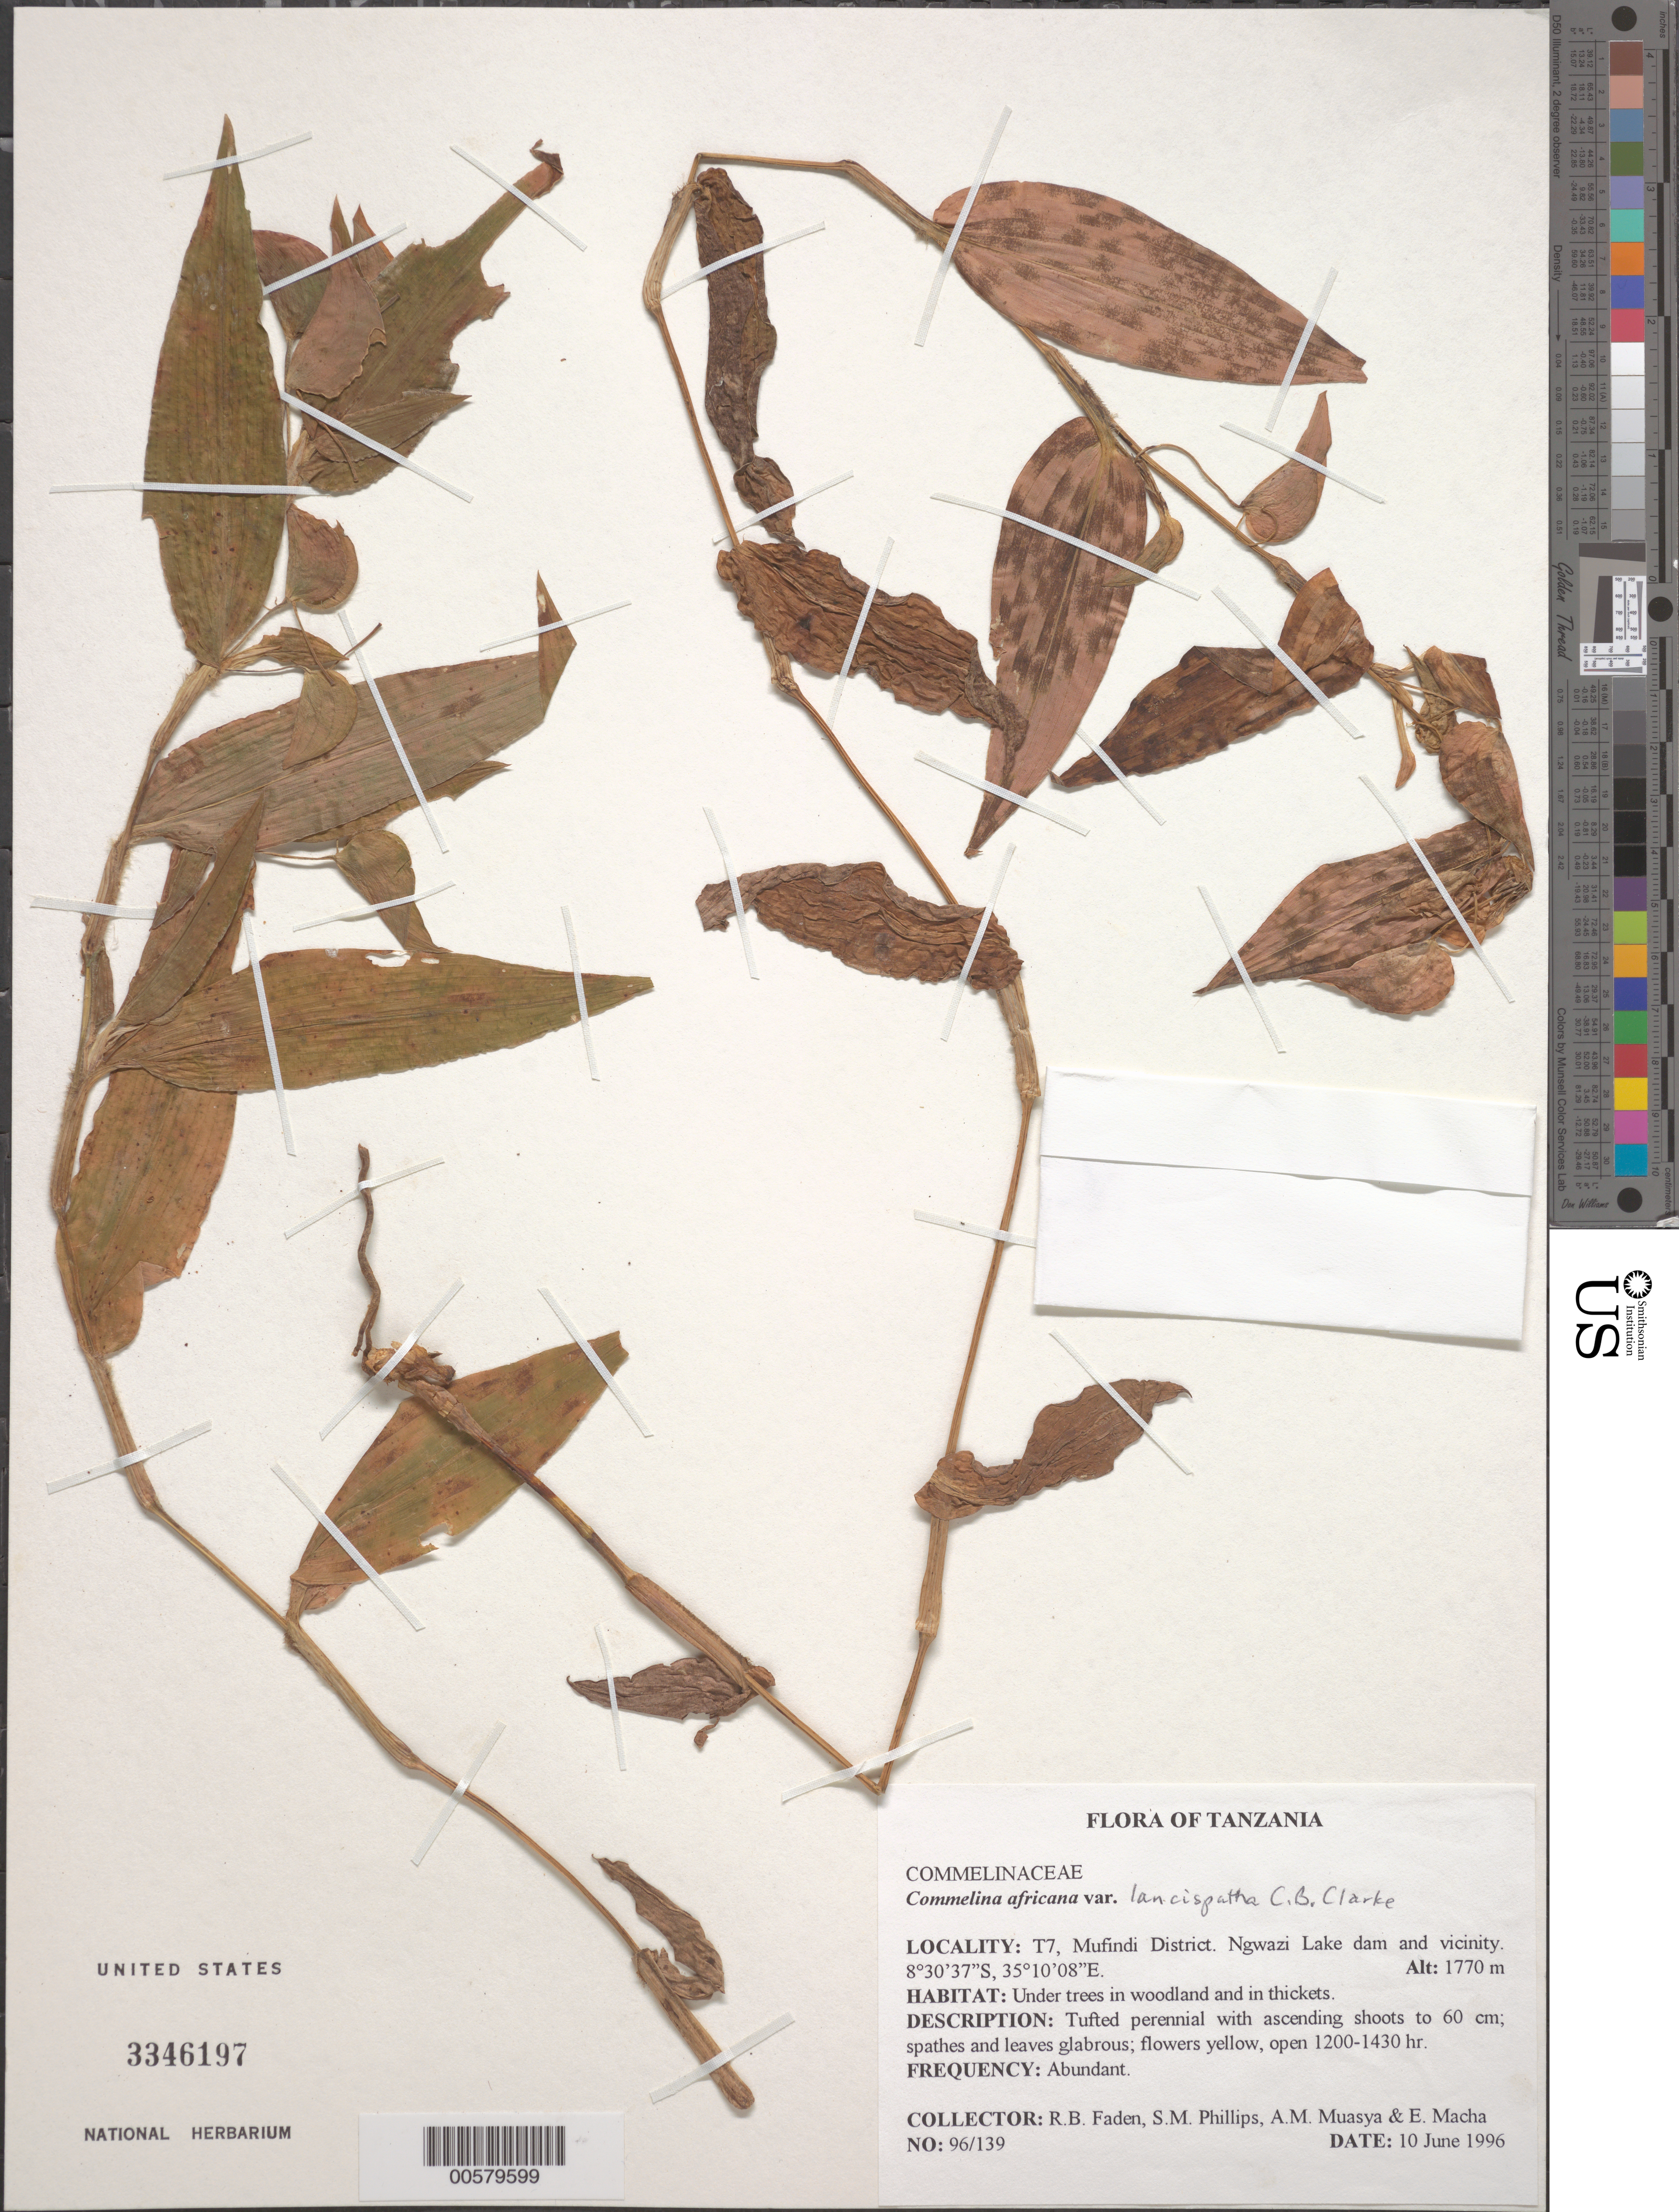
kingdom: Plantae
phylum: Tracheophyta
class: Liliopsida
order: Commelinales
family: Commelinaceae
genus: Commelina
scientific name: Commelina africana var. lancispatha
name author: C.B. Clarke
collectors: R. B. Faden, S. M. Phillips, A. Muasya & E. Macha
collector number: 96/139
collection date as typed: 10 Jun 1996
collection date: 1996-06-10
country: Tanzania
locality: Mufindi dist., ngwazi lake dam and vicinity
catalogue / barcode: US 3346197